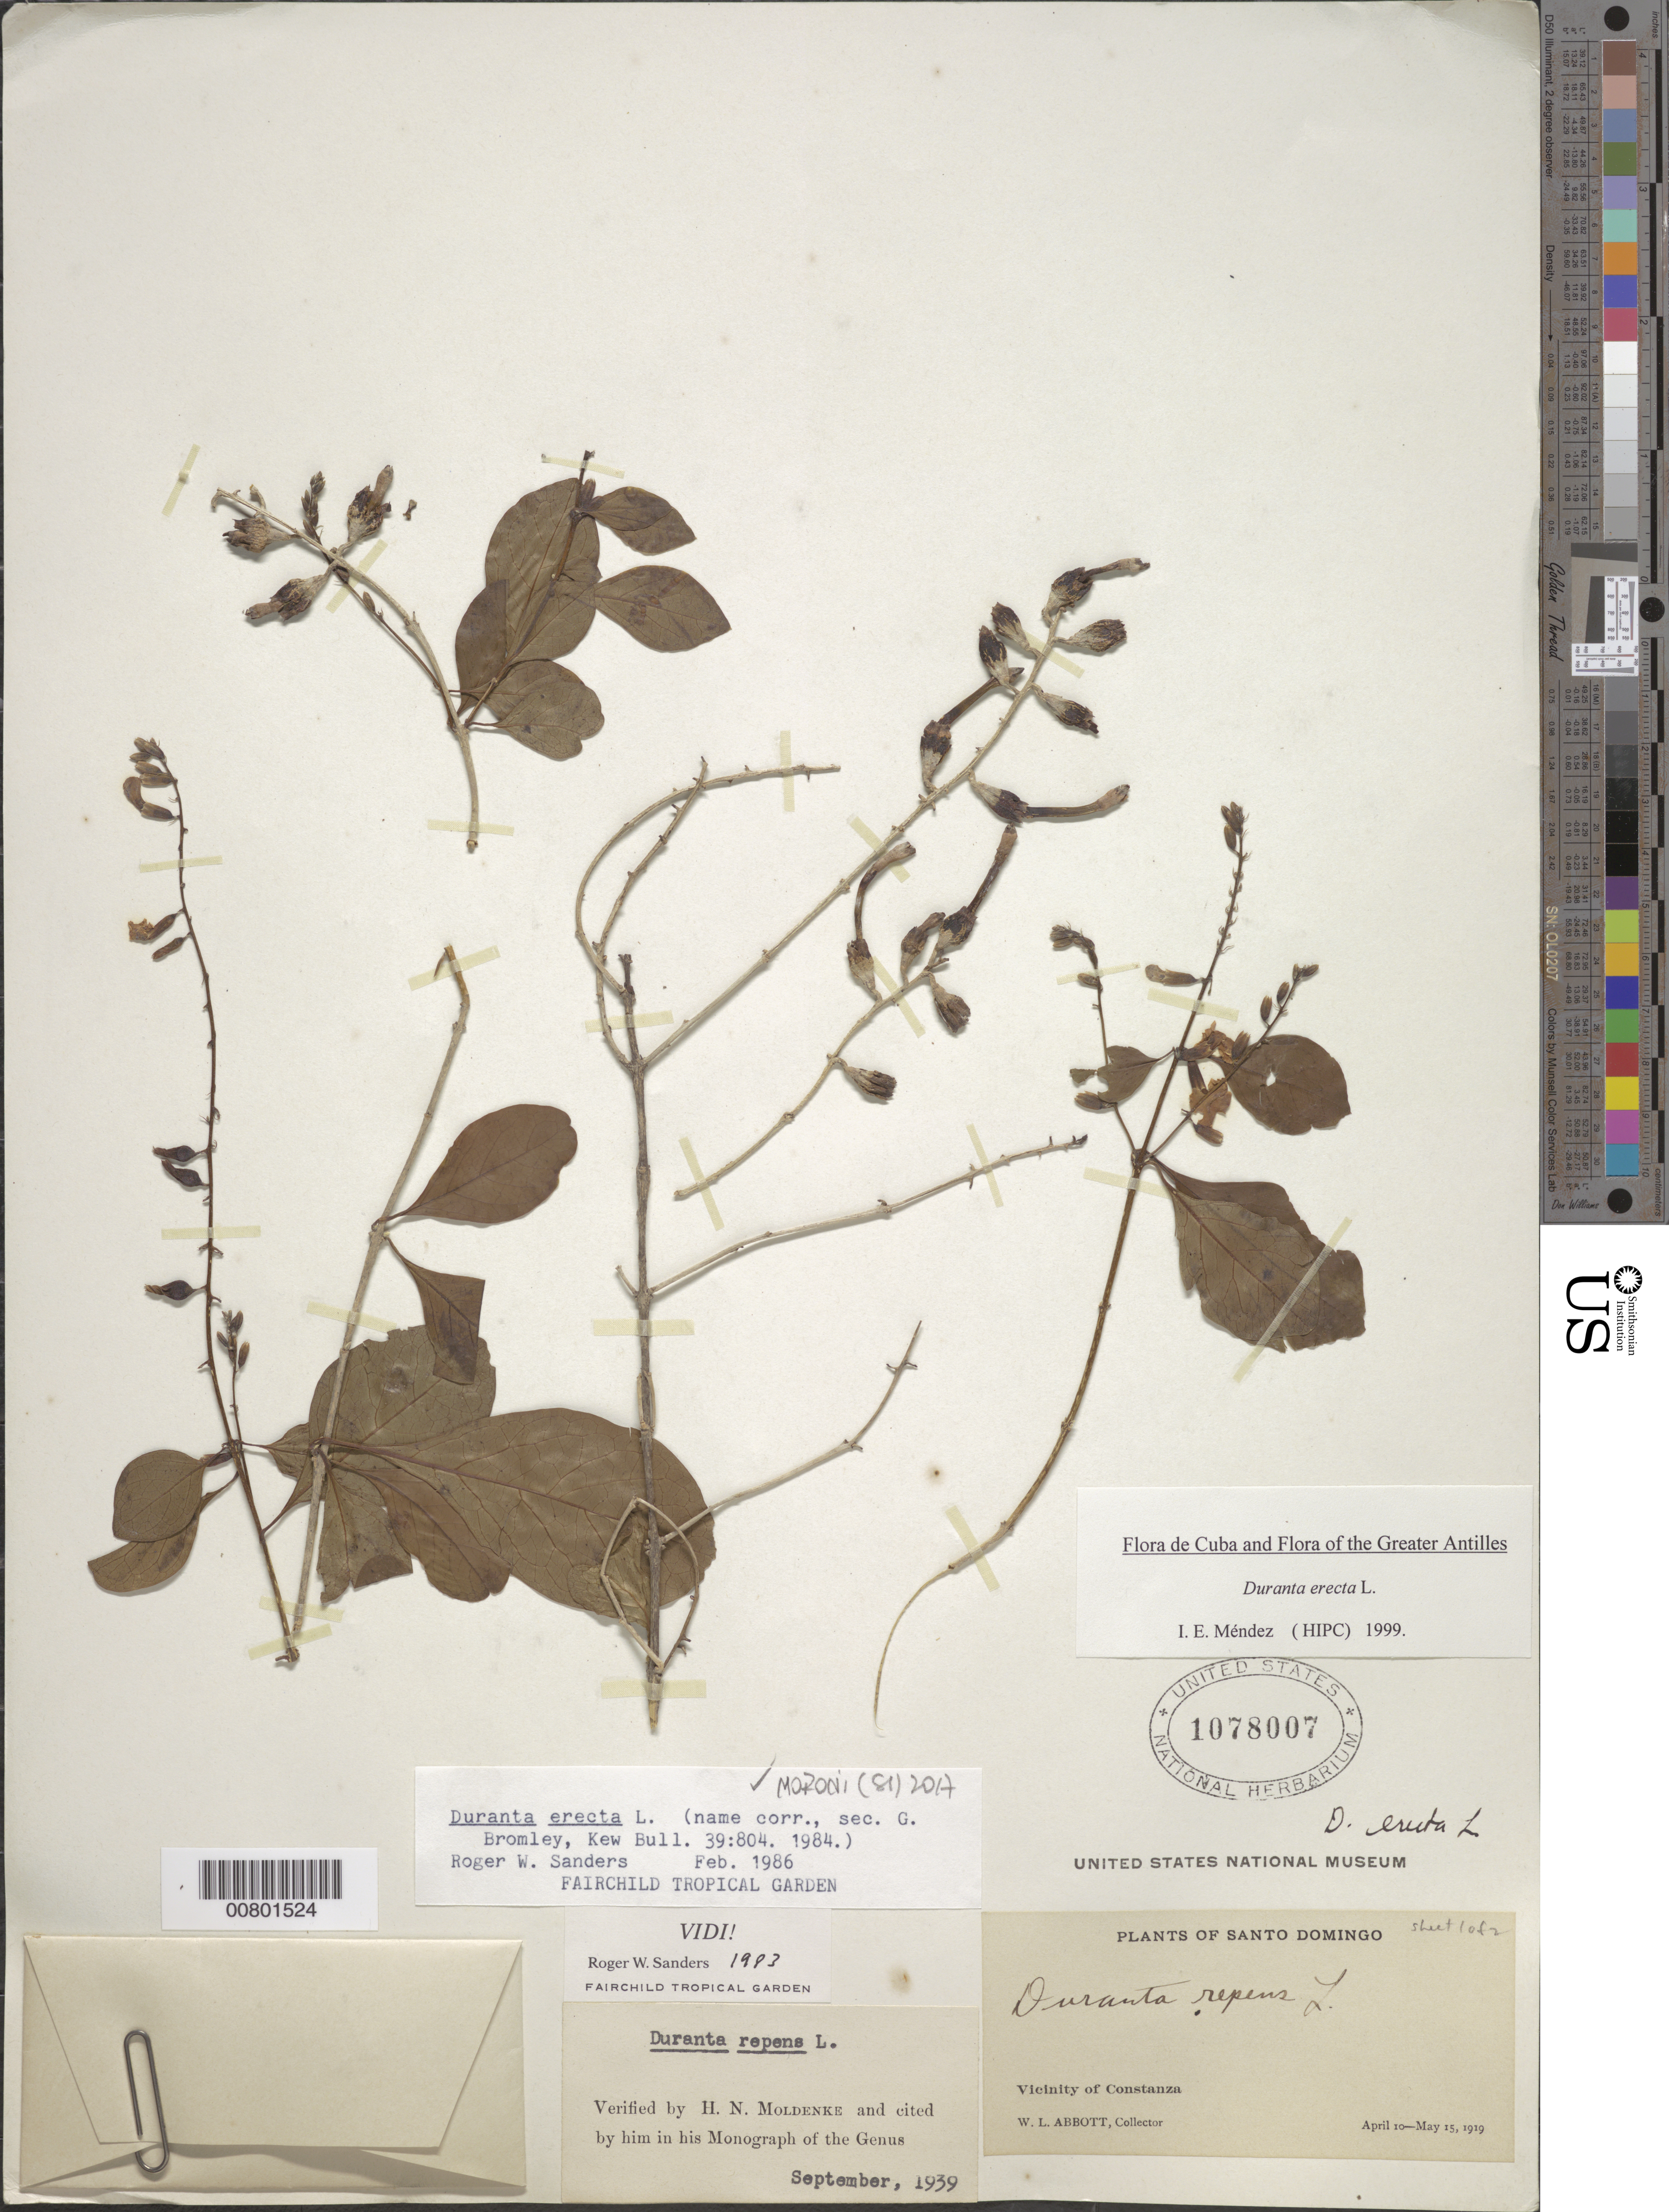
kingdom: Plantae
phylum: Tracheophyta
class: Magnoliopsida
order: Lamiales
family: Verbenaceae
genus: Duranta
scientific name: Duranta erecta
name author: L.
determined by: Méndez, Isidro E., (HIPC)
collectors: W. L. Abbott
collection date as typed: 10 Apr 1919 to 15 May 1919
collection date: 1919-04-10/1919-05-15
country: Dominican Republic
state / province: La Vega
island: Hispaniola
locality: Vicinity of Constanza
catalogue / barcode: US 1078007